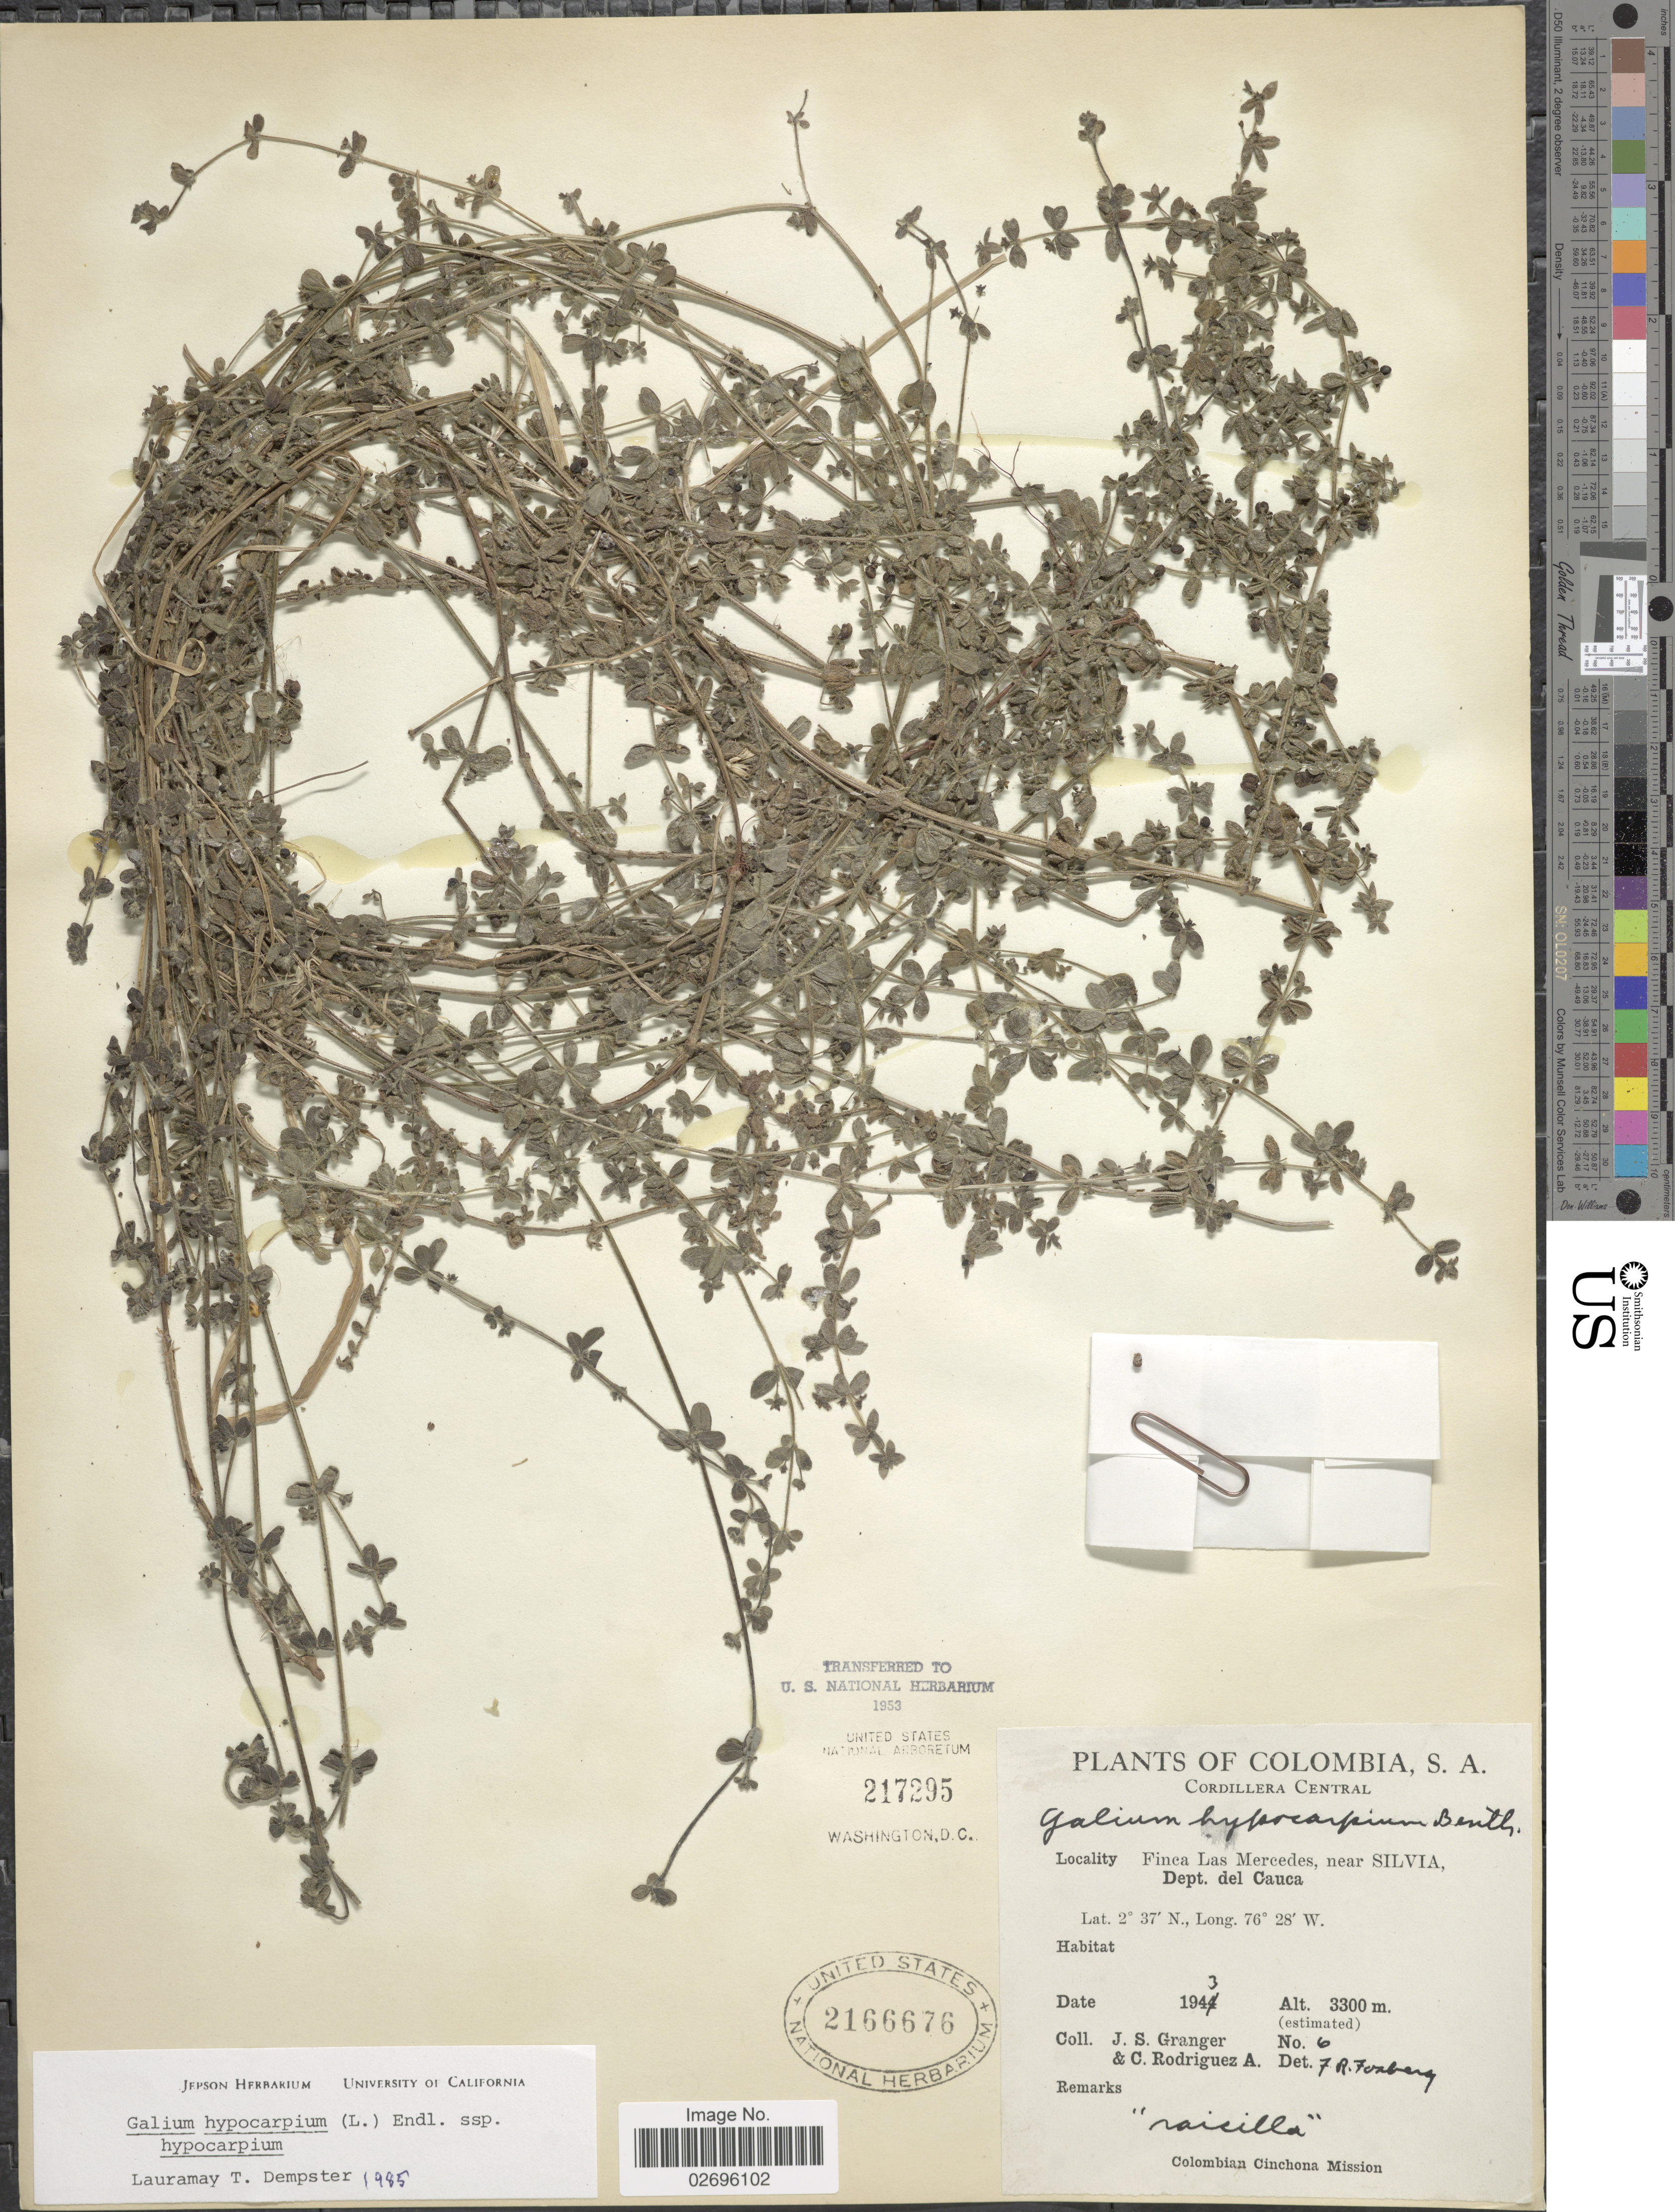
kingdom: Plantae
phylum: Tracheophyta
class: Magnoliopsida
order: Gentianales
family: Rubiaceae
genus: Galium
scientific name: Galium hypocarpium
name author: (L.) Endl. ex Griseb.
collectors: J. Granger & C. Rodriguez-A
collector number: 6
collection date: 1943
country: Colombia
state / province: Cauca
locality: Cordillera Central. Finca Las Mercedes, near Silvia, Dept. del Cauca.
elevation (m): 3300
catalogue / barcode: US 2166676